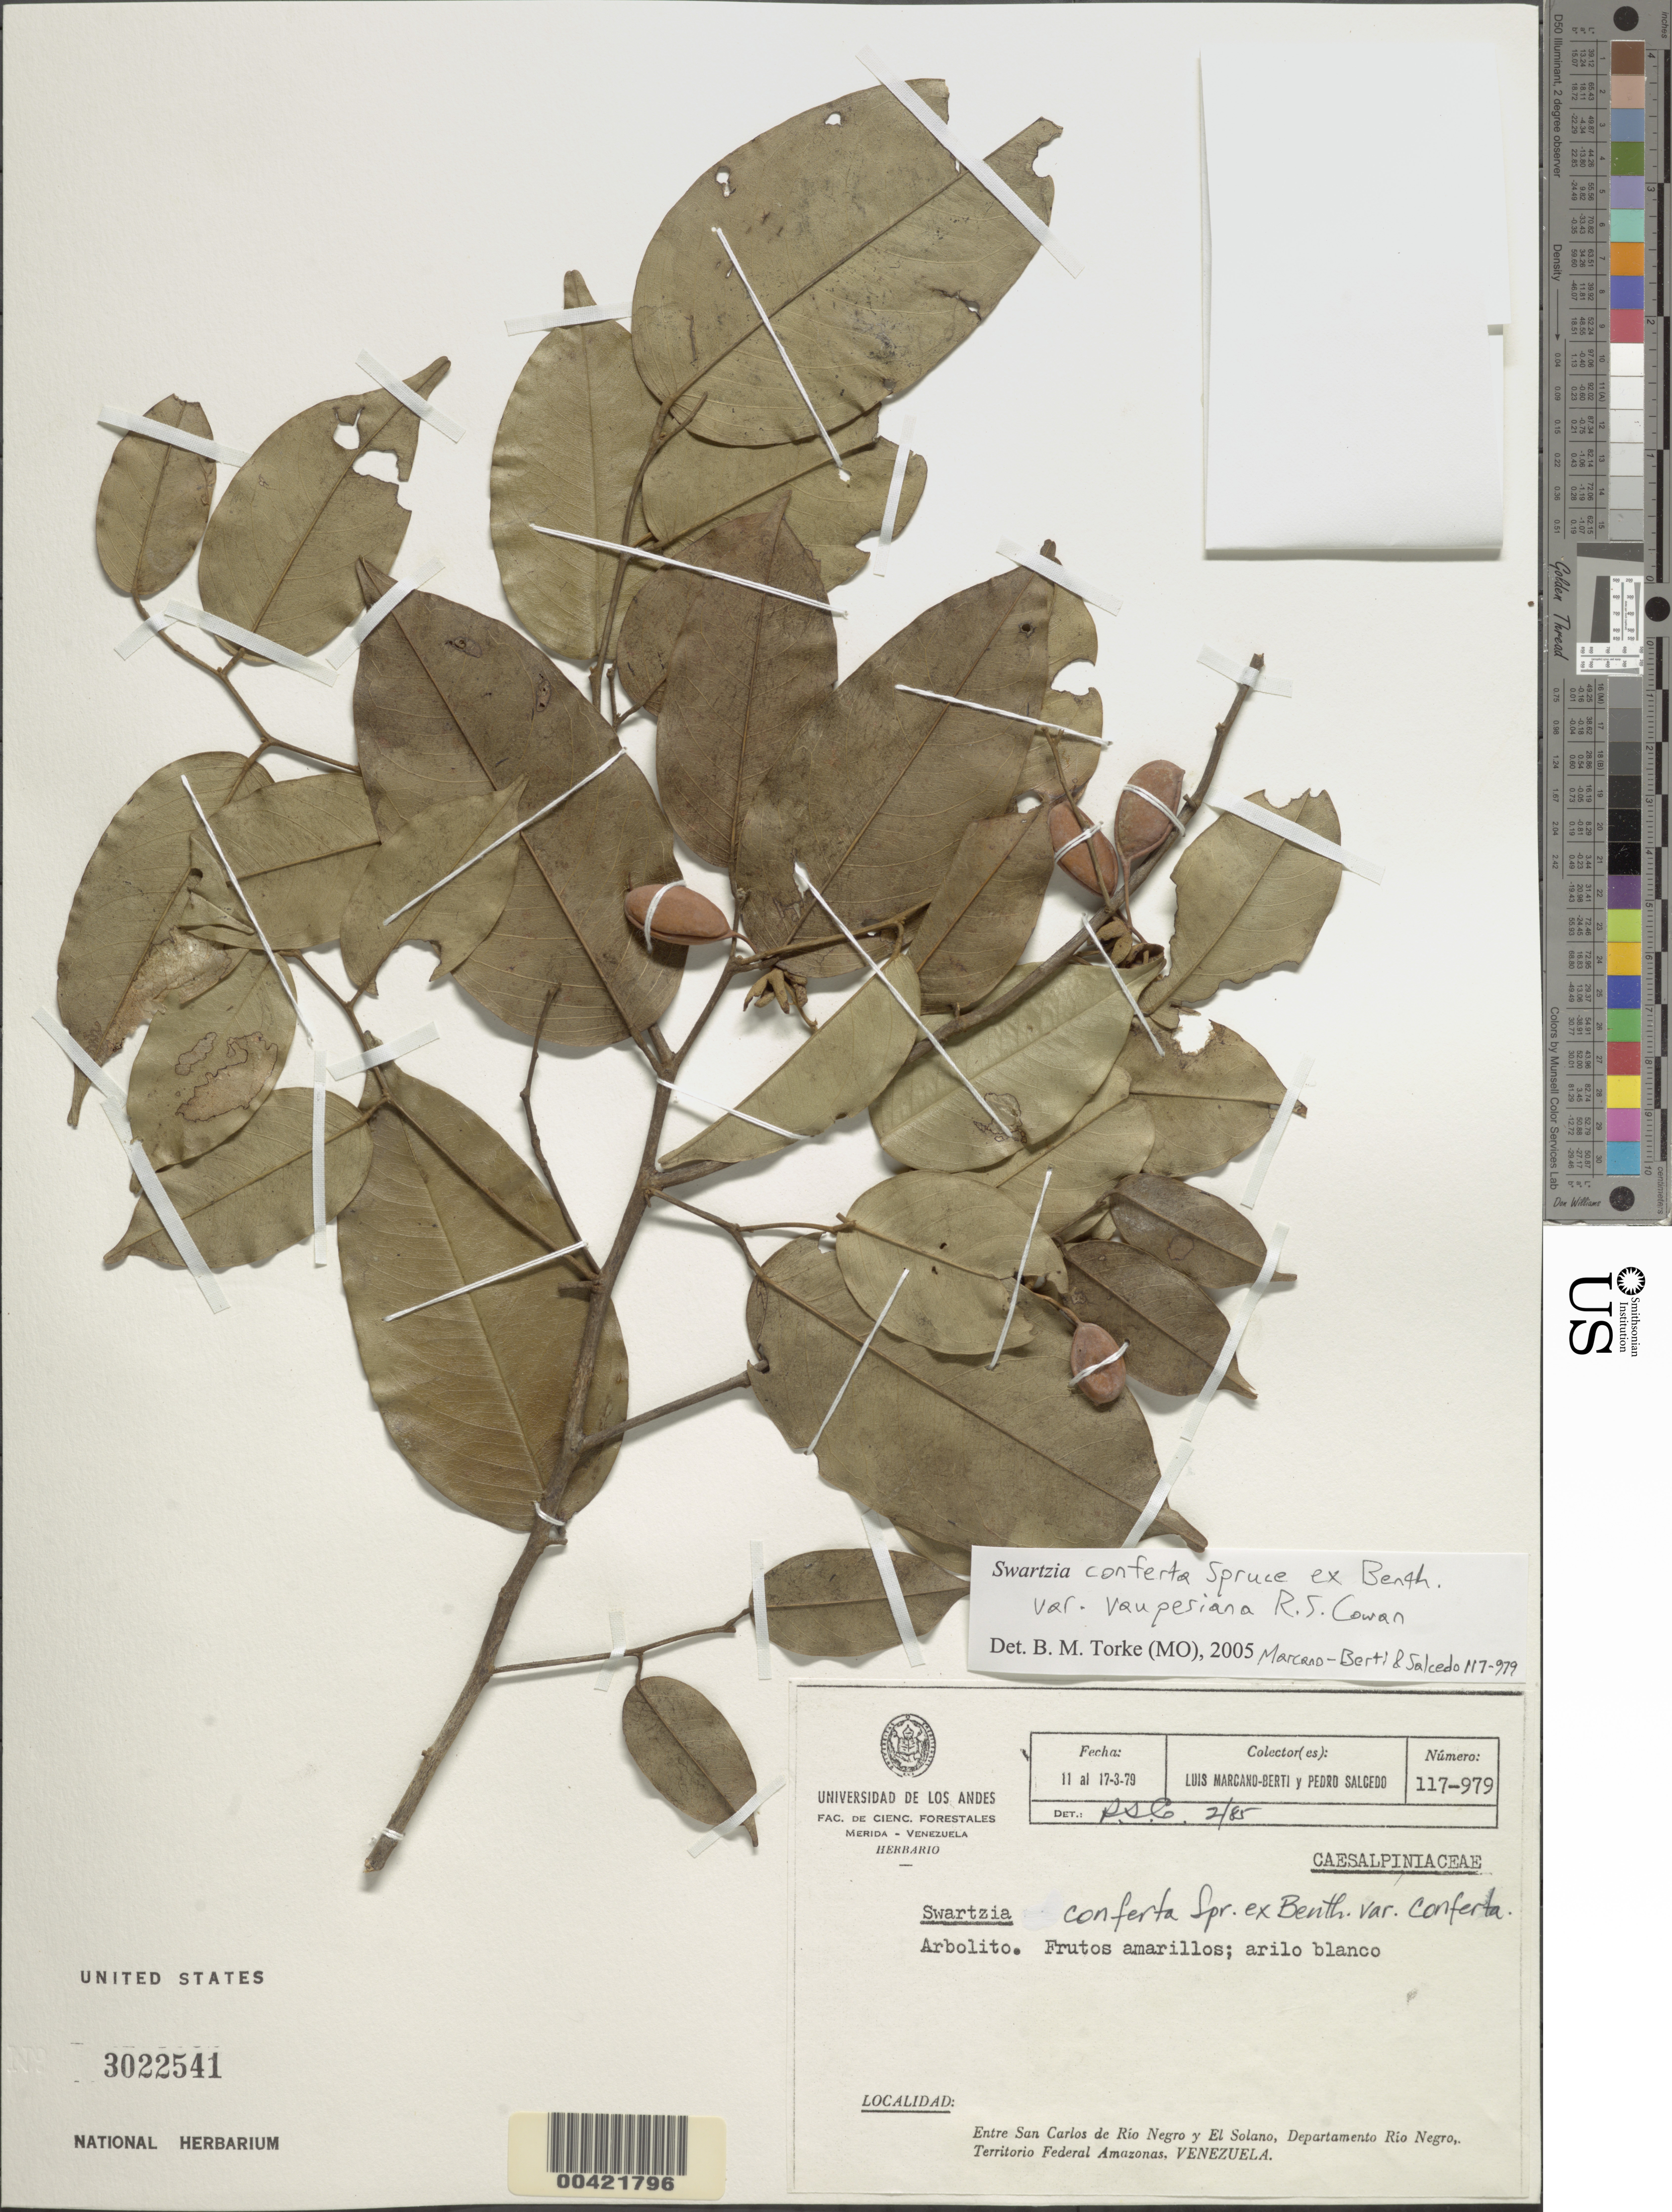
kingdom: Plantae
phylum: Tracheophyta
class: Magnoliopsida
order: Fabales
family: Fabaceae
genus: Swartzia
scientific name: Swartzia conferta var. vaupesiana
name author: R.S. Cowan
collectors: L. Marcano-Berti & P. Salcedo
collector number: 117-979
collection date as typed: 11 Mar 1979 to 17 Mar 1979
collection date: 1979-03-11/1979-03-17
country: Venezuela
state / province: Amazonas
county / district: Rio Negro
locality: Entre San Carlos de Rio Negro y El Solano.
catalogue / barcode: US 3022541